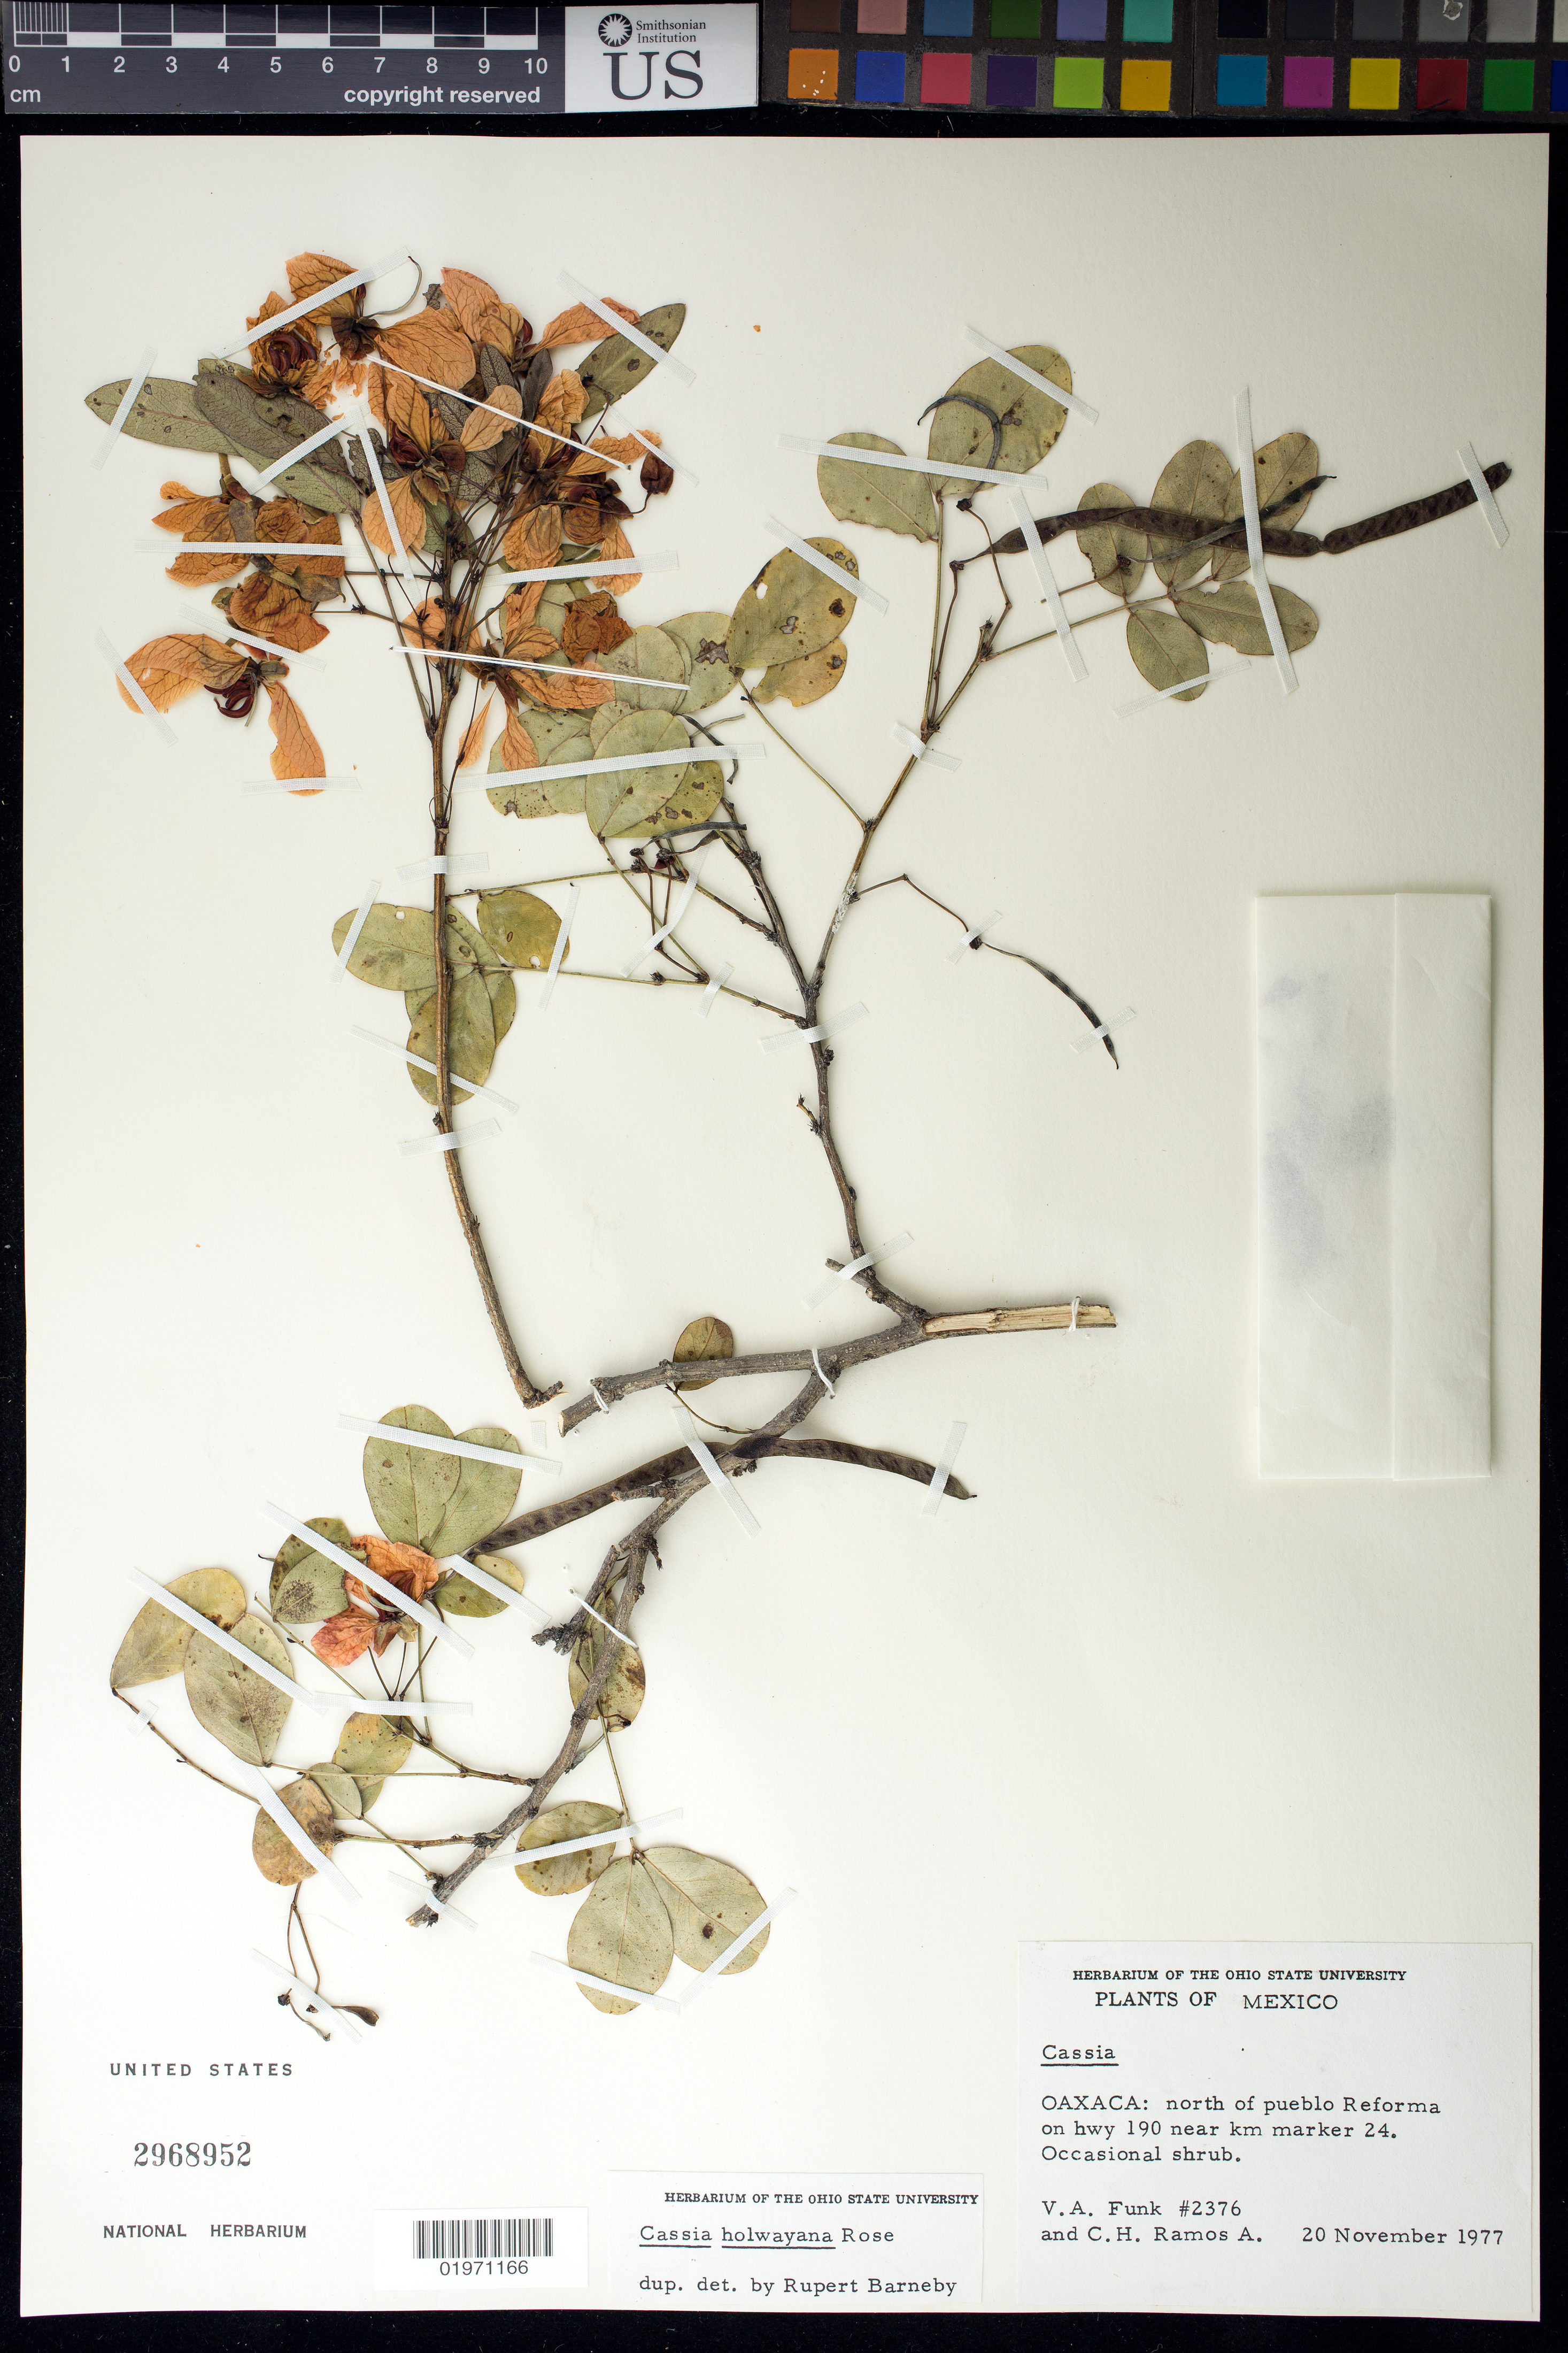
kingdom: Plantae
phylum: Tracheophyta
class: Magnoliopsida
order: Fabales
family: Fabaceae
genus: Senna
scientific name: Senna holwayana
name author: (Rose) H.S. Irwin & Barneby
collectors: V. Funk & C. Ramos A.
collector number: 2376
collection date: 1977-11-20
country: Mexico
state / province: Oaxaca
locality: North of pueblo Reforma on Hwy 190 near km marker 24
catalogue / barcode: US 2968952